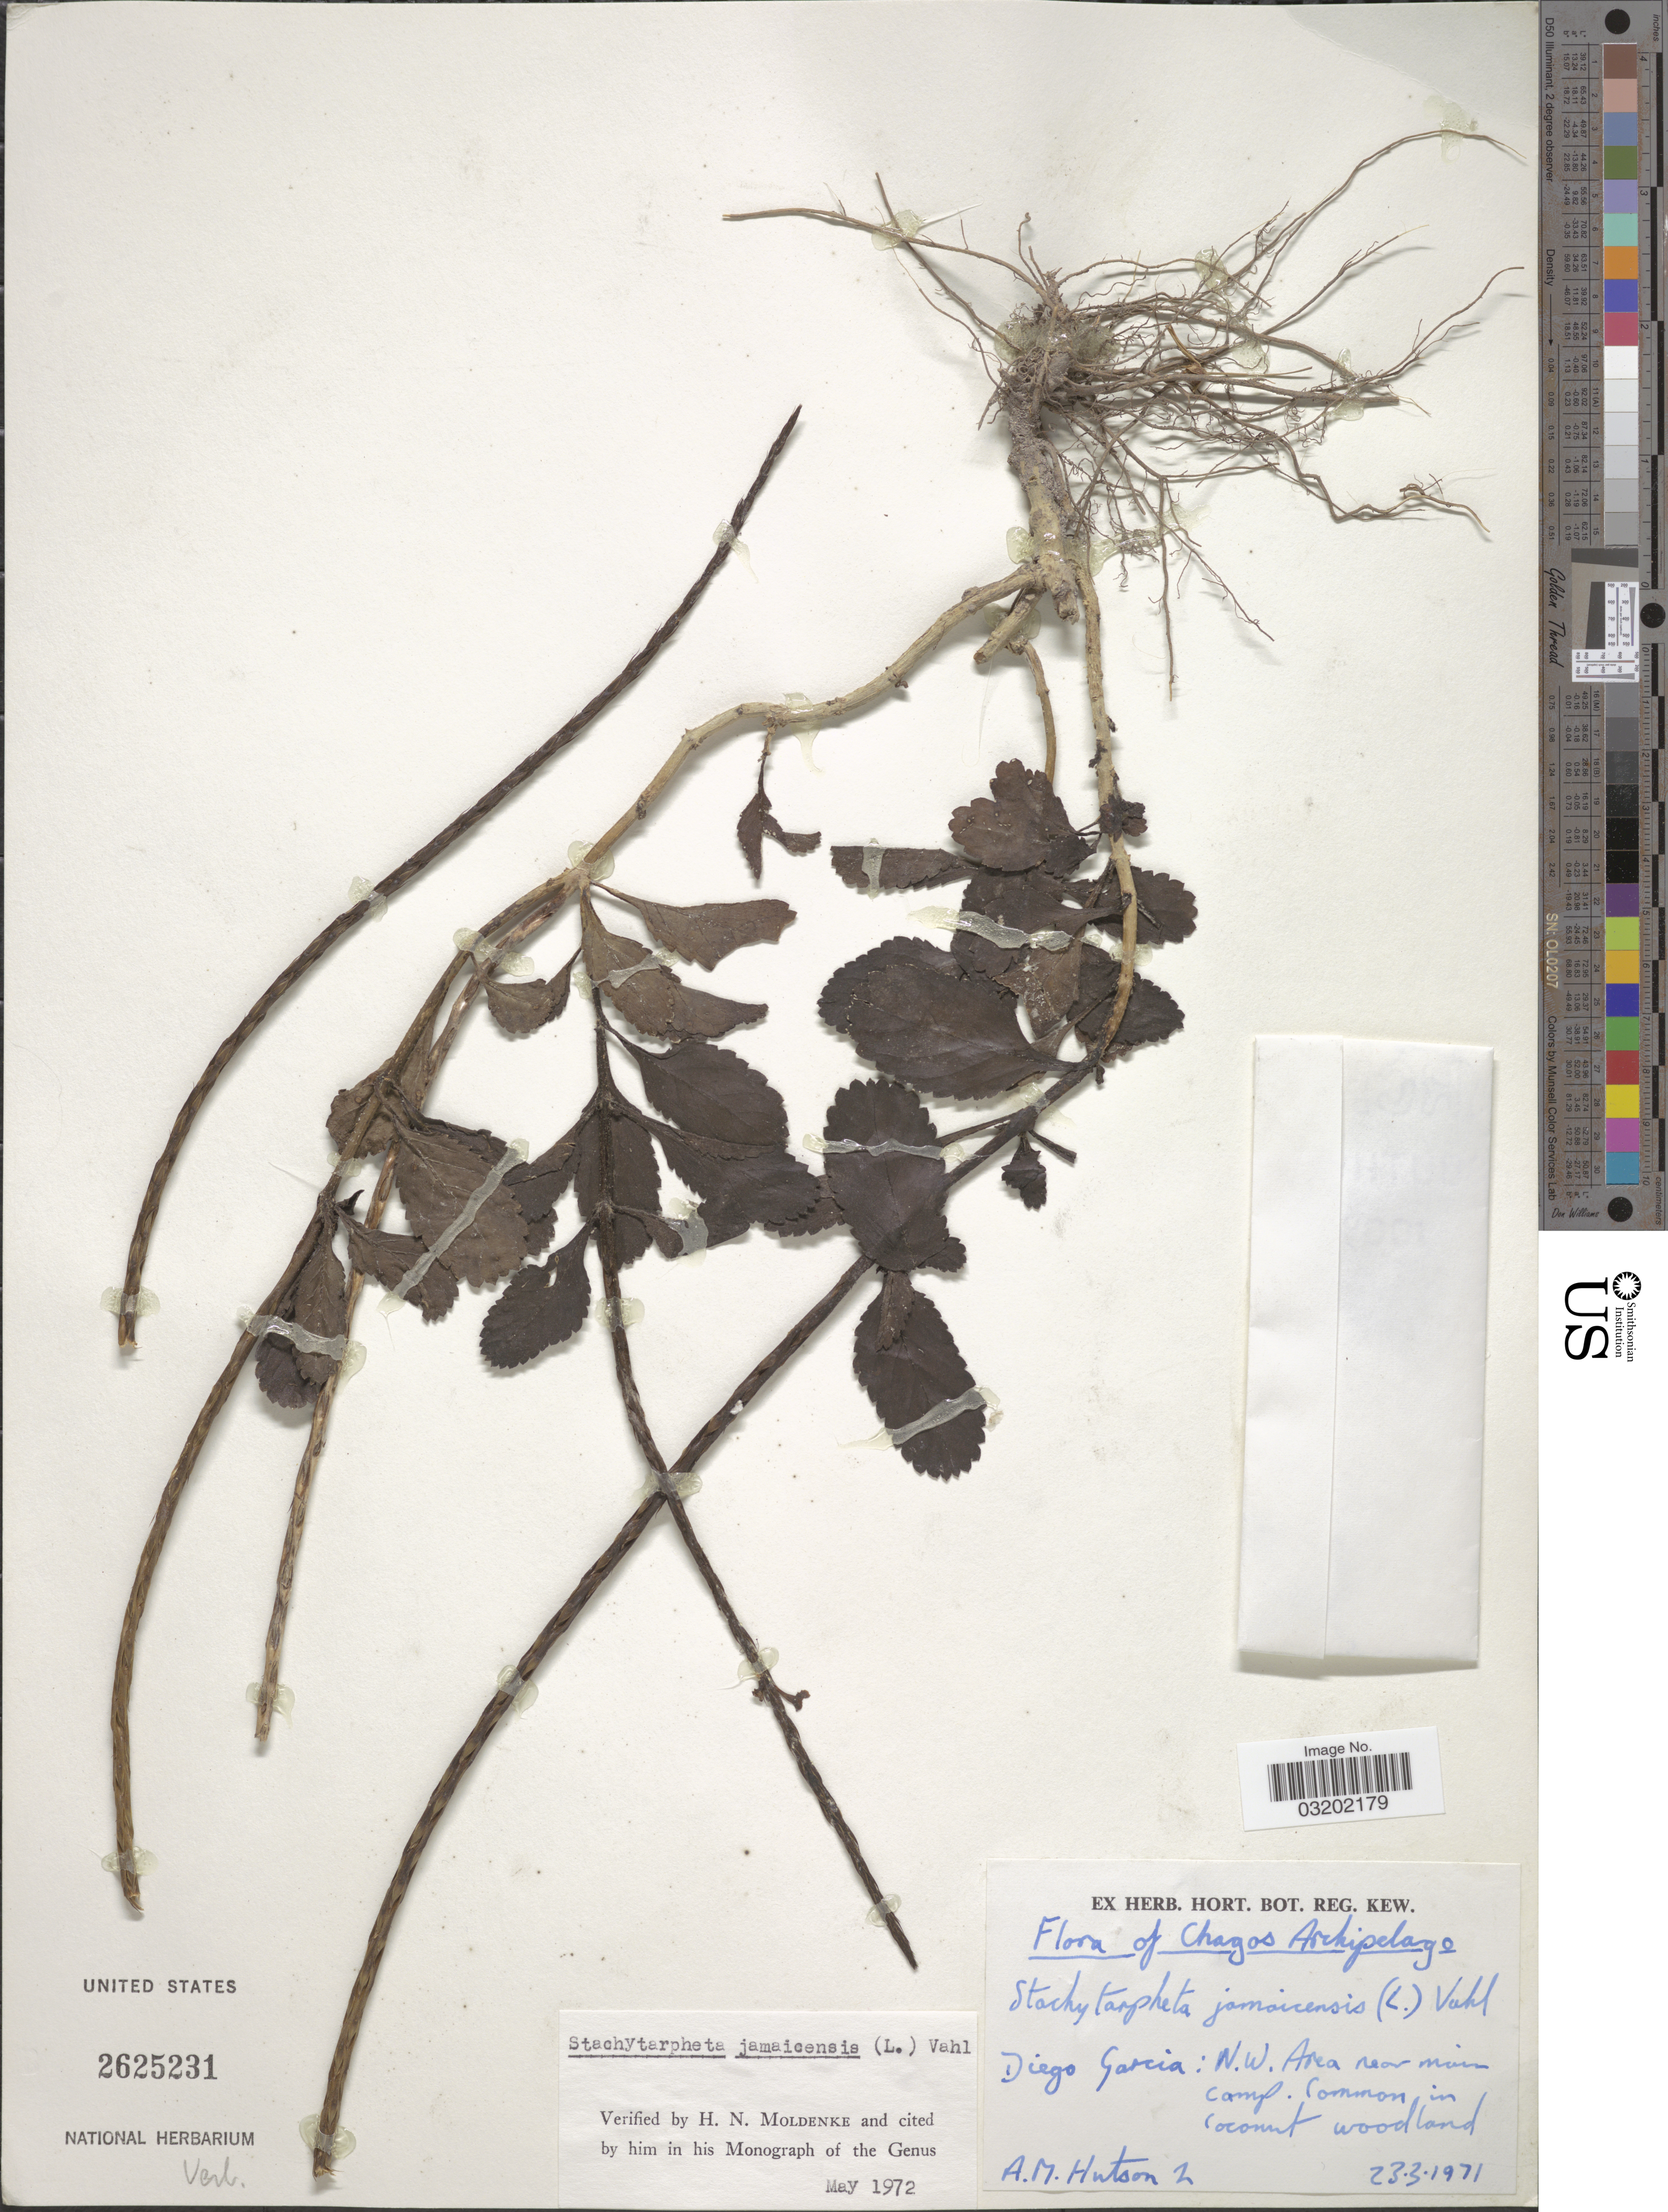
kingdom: Plantae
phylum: Tracheophyta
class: Magnoliopsida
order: Lamiales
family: Verbenaceae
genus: Stachytarpheta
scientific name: Stachytarpheta jamaicensis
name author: (L.) Vahl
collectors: A. Hutson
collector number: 2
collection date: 1971-03-23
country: British Indian Ocean Territory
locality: Chagos Archipelago. Diego Garcia: N.W. Area near main camp.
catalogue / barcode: US 2625231